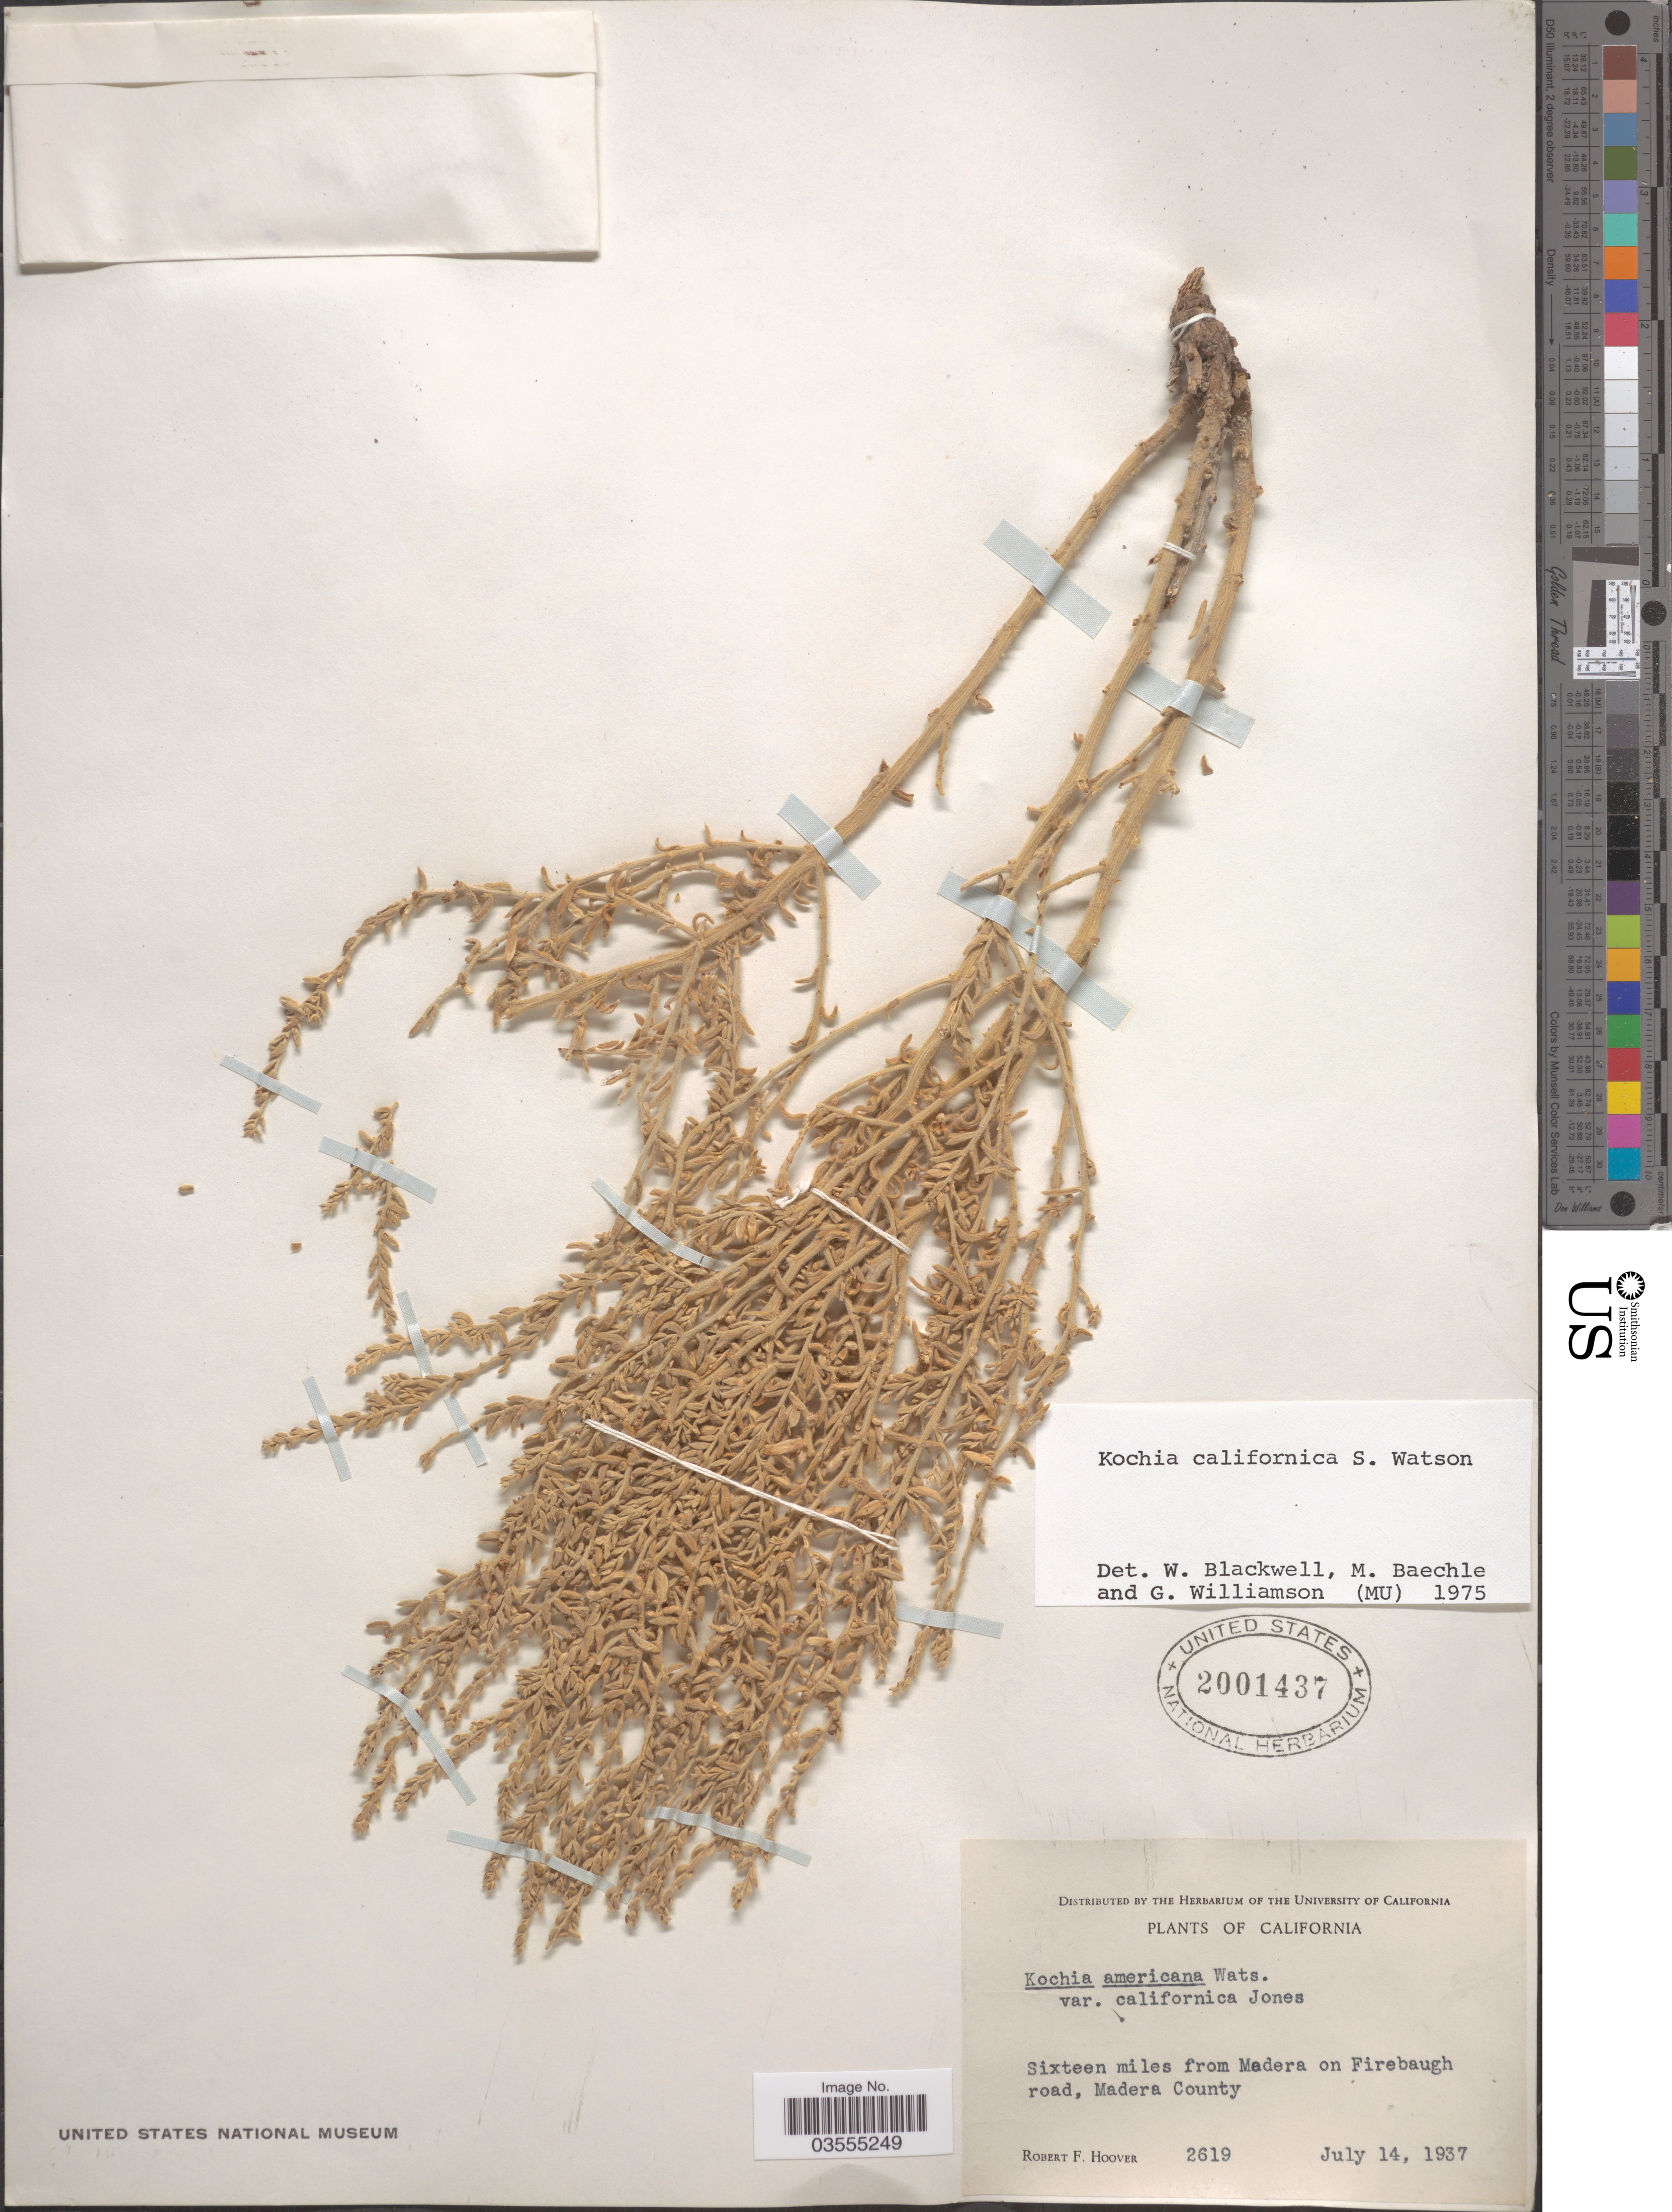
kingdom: Plantae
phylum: Tracheophyta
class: Magnoliopsida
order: Caryophyllales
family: Amaranthaceae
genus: Neokochia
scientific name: Neokochia californica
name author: (S. Watson) G.L. Chu & S.C. Sand.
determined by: U.S. National Herbarium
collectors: R. F. Hoover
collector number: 2619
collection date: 1937-07-14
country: United States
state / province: California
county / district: Madera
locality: Sixteen miles from Madera on Firebaugh road, Madera County.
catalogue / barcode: US 2001437